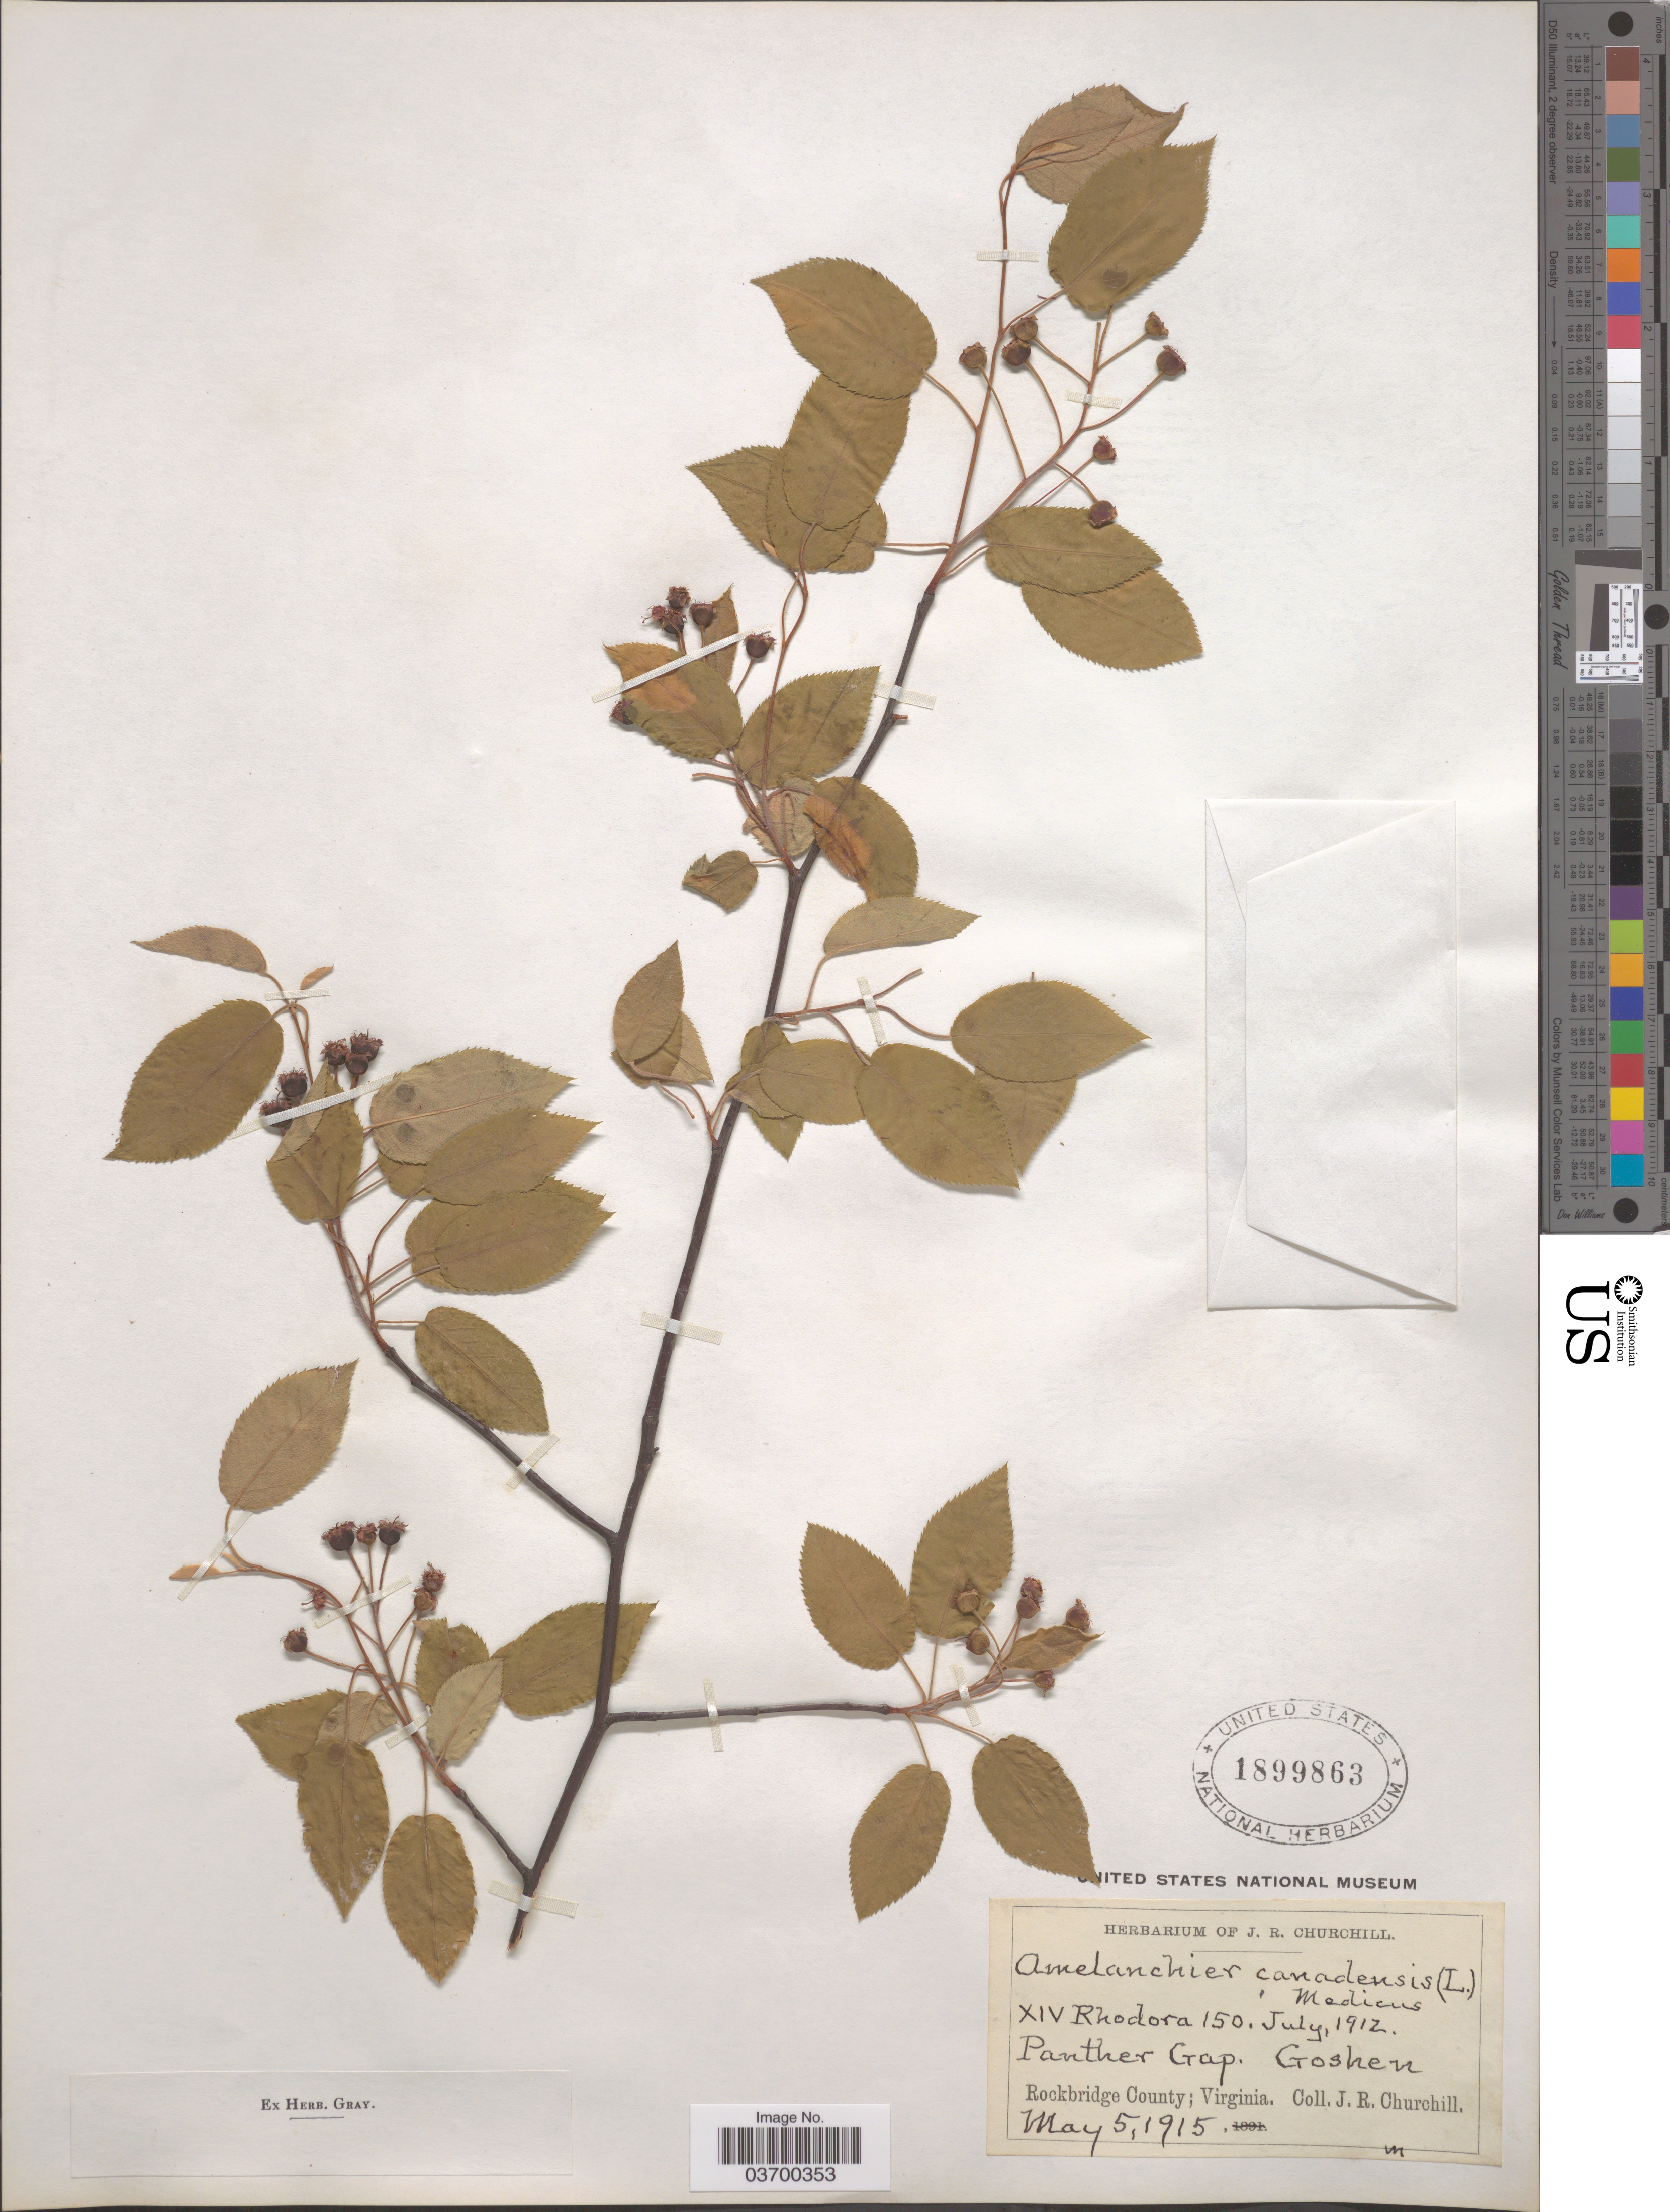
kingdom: Plantae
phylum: Tracheophyta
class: Magnoliopsida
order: Rosales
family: Rosaceae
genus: Amelanchier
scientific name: Amelanchier canadensis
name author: (L.) Medic.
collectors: J. Churchill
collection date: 1915-05-05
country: United States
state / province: Virginia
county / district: Rockbridge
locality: Panther Gap. Goshen. Rockbridge County.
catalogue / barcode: US 1899863